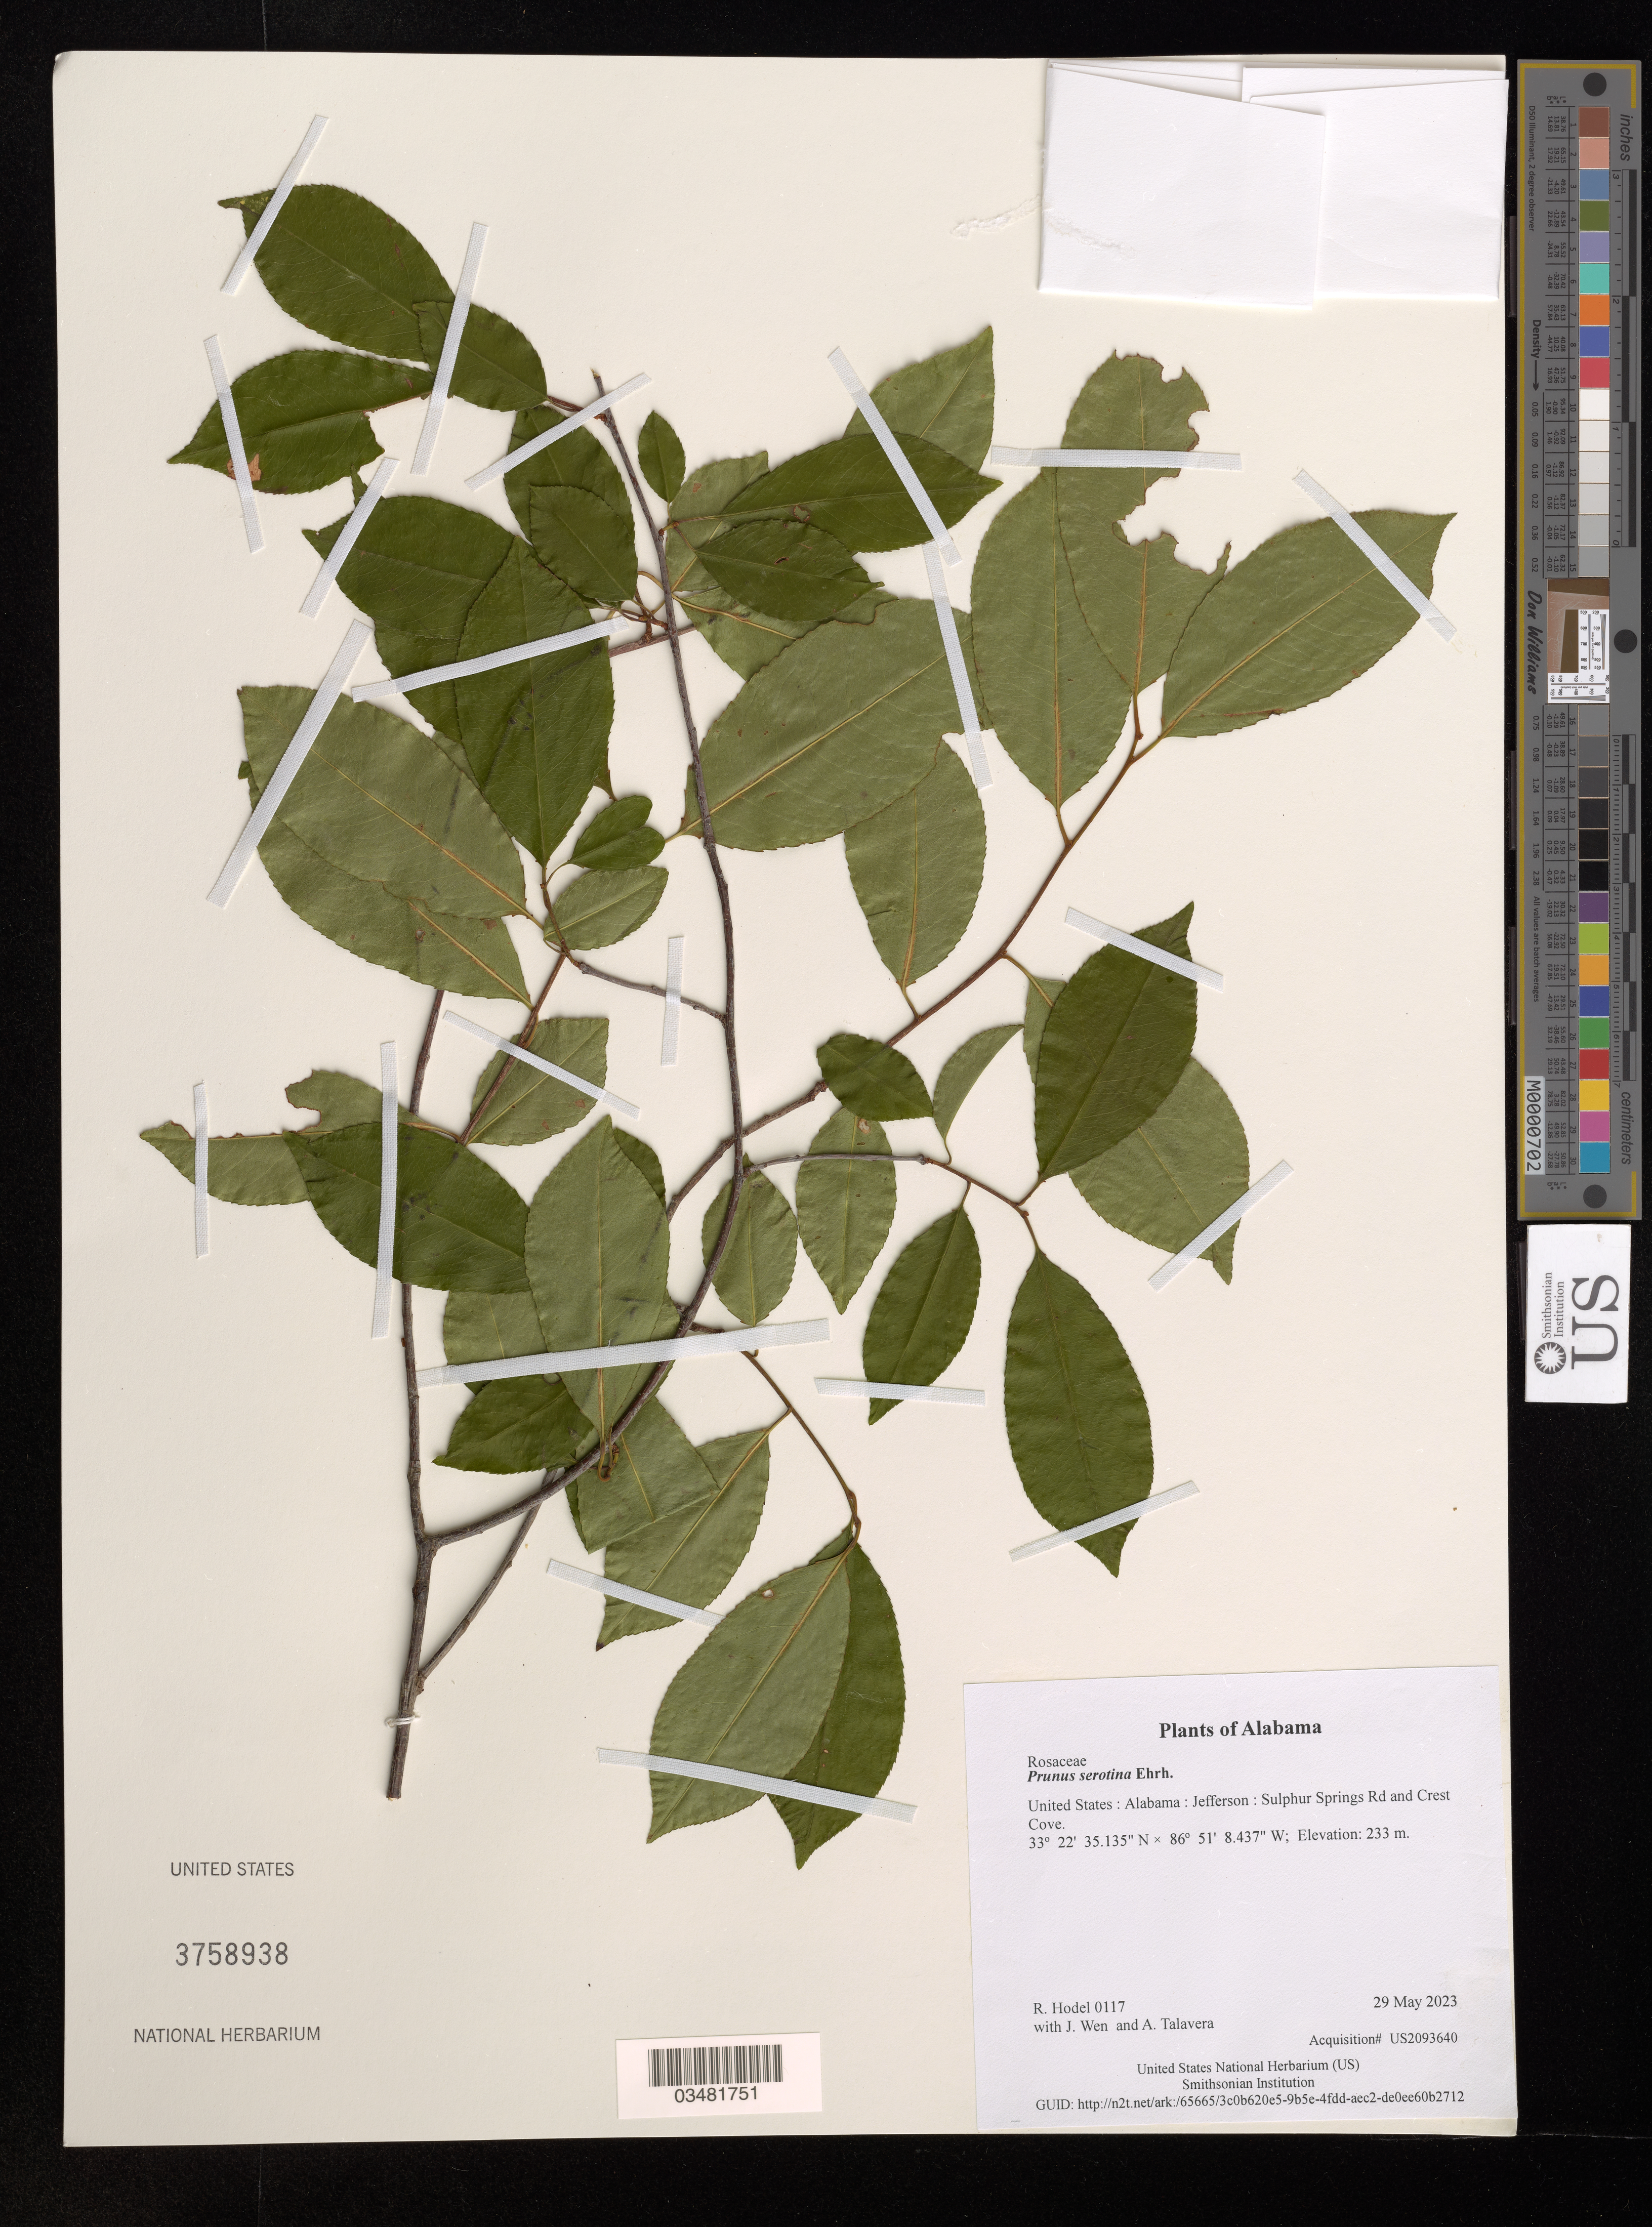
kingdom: Plantae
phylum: Tracheophyta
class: Magnoliopsida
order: Rosales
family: Rosaceae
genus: Prunus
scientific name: Prunus serotina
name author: Ehrh.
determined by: Hodel, Richard G. J.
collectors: R. Hodel, J. Wen & A. Talavera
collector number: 0117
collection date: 2023-05-29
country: United States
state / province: Alabama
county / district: Jefferson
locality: Sulphur Springs Rd and Crest Cove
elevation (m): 233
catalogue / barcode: US 3758938